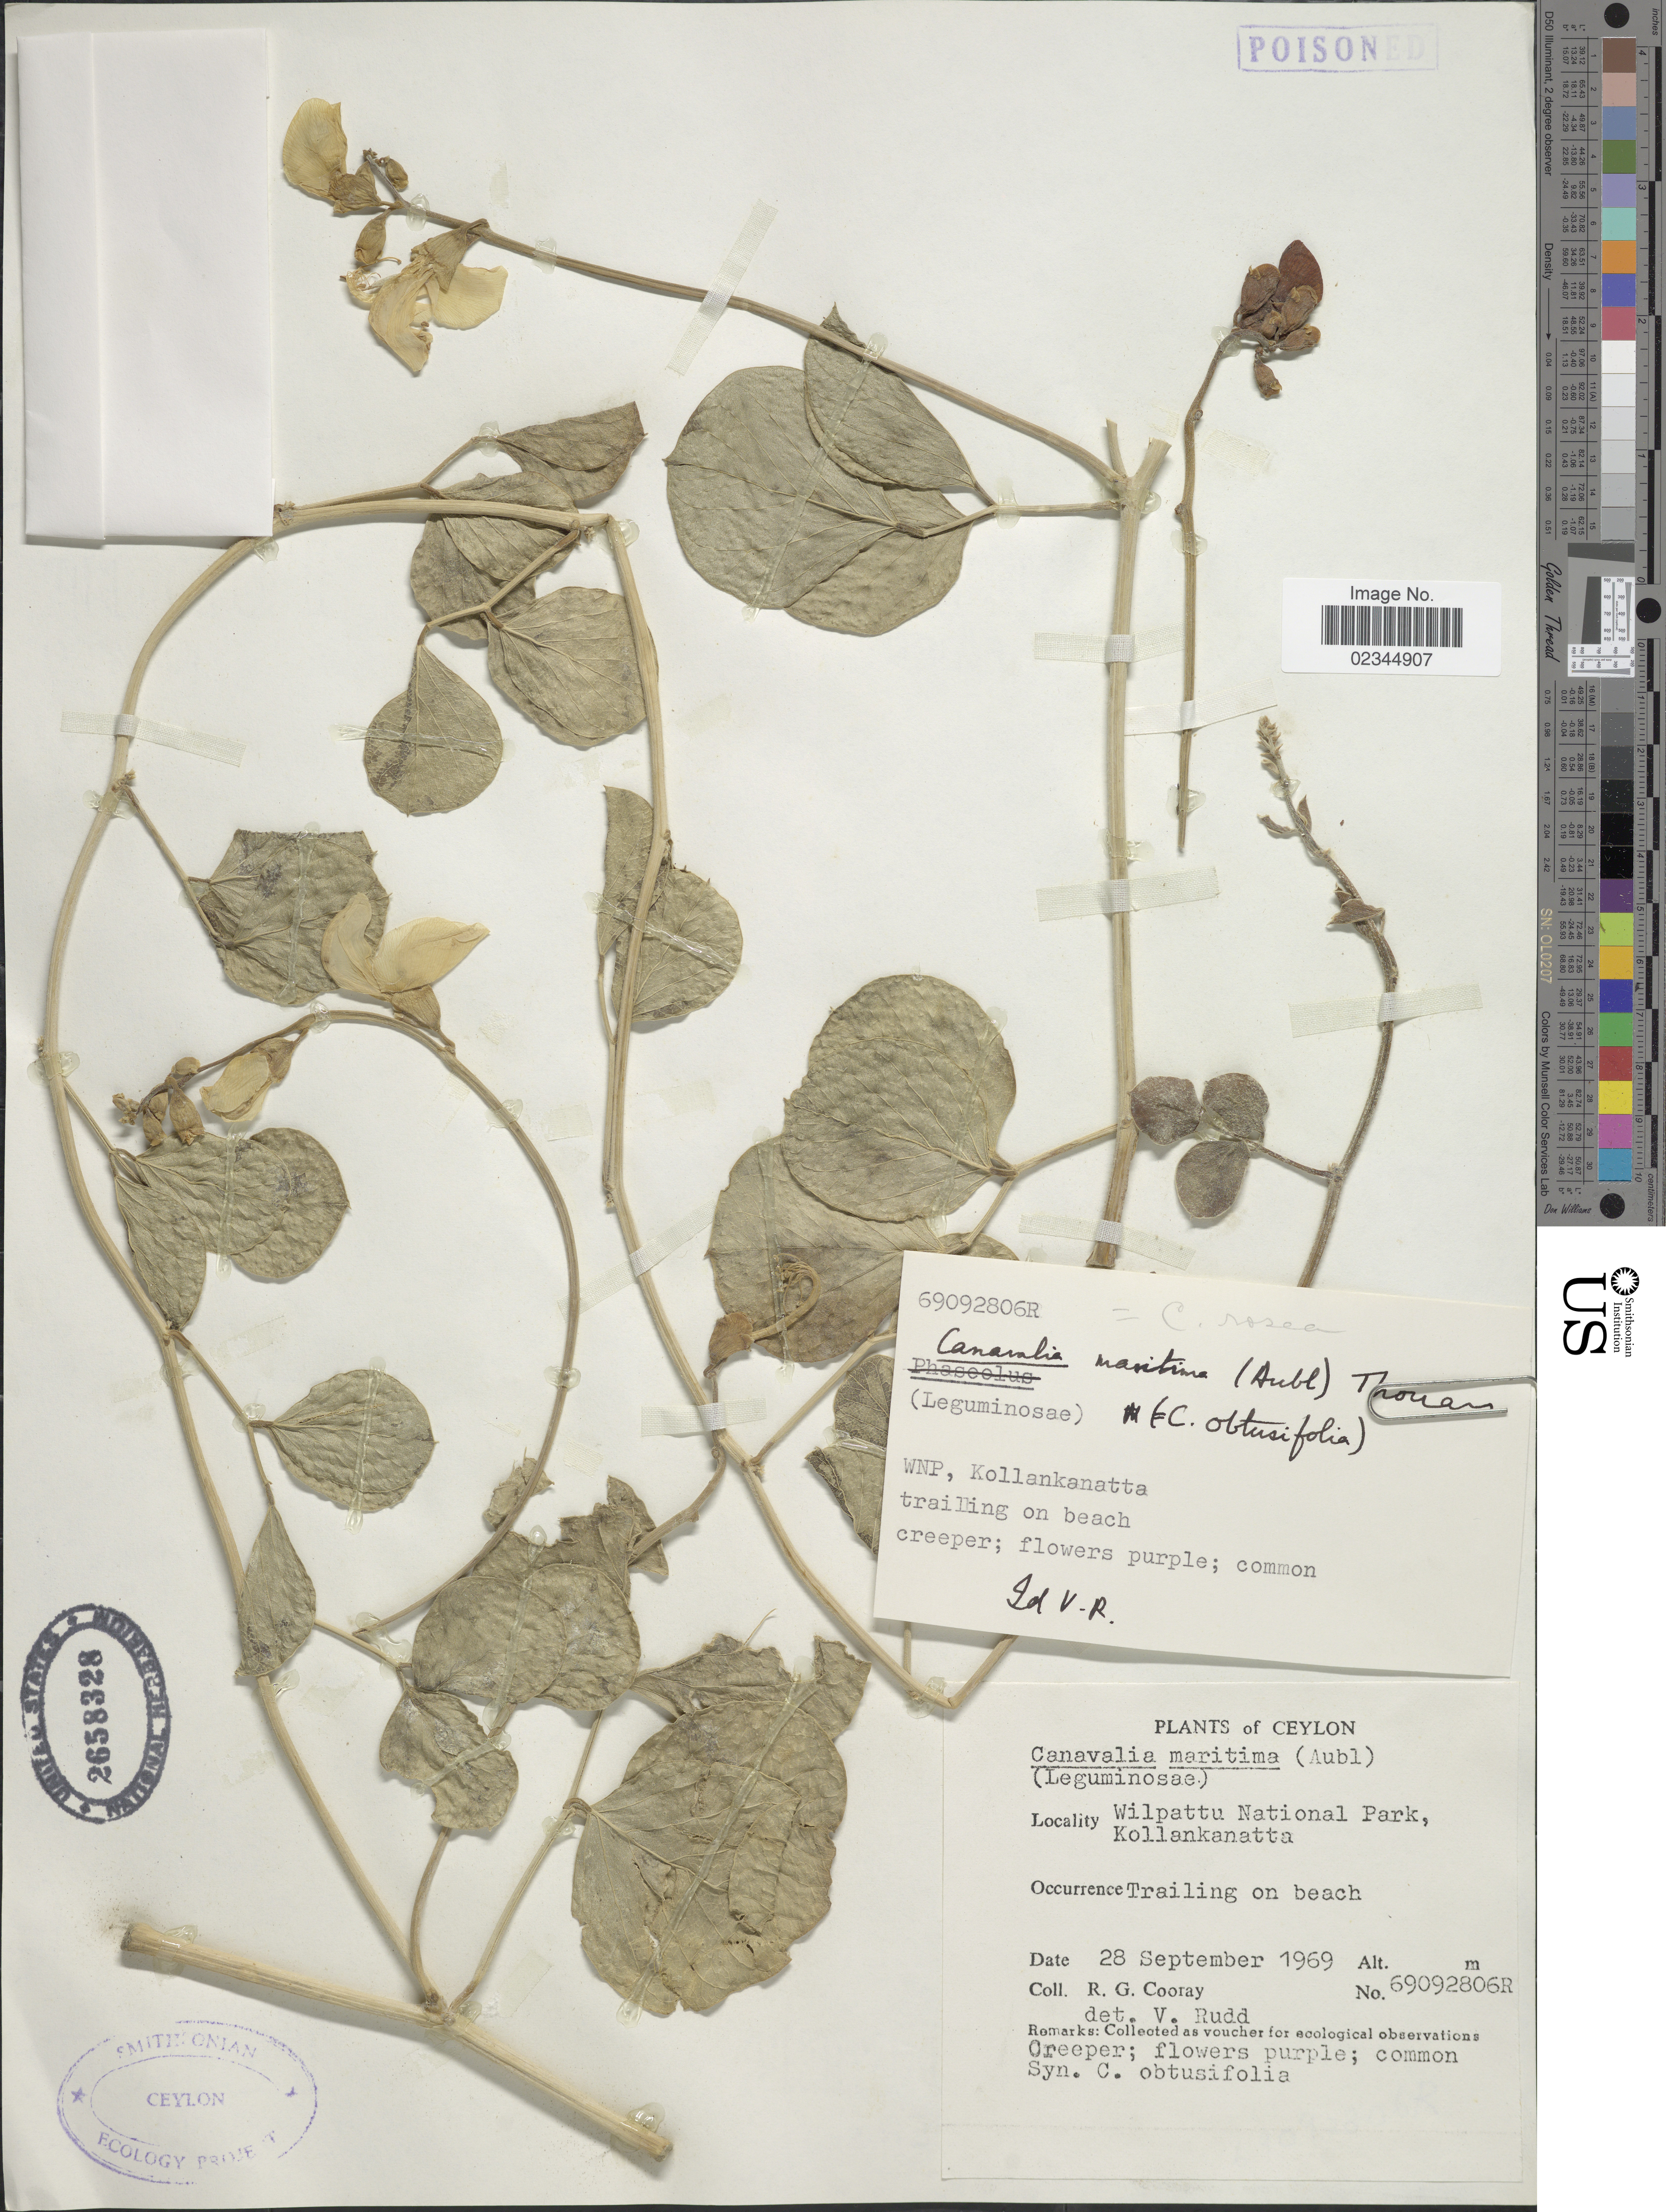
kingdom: Plantae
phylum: Tracheophyta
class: Magnoliopsida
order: Fabales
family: Fabaceae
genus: Canavalia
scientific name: Canavalia rosea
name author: (Sw.) DC.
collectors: R. Cooray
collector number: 69092806R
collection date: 1969-09-28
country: Sri Lanka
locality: Ceylon, Wilpattu National Park, WNP, Kollankanatta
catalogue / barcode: US 2658328